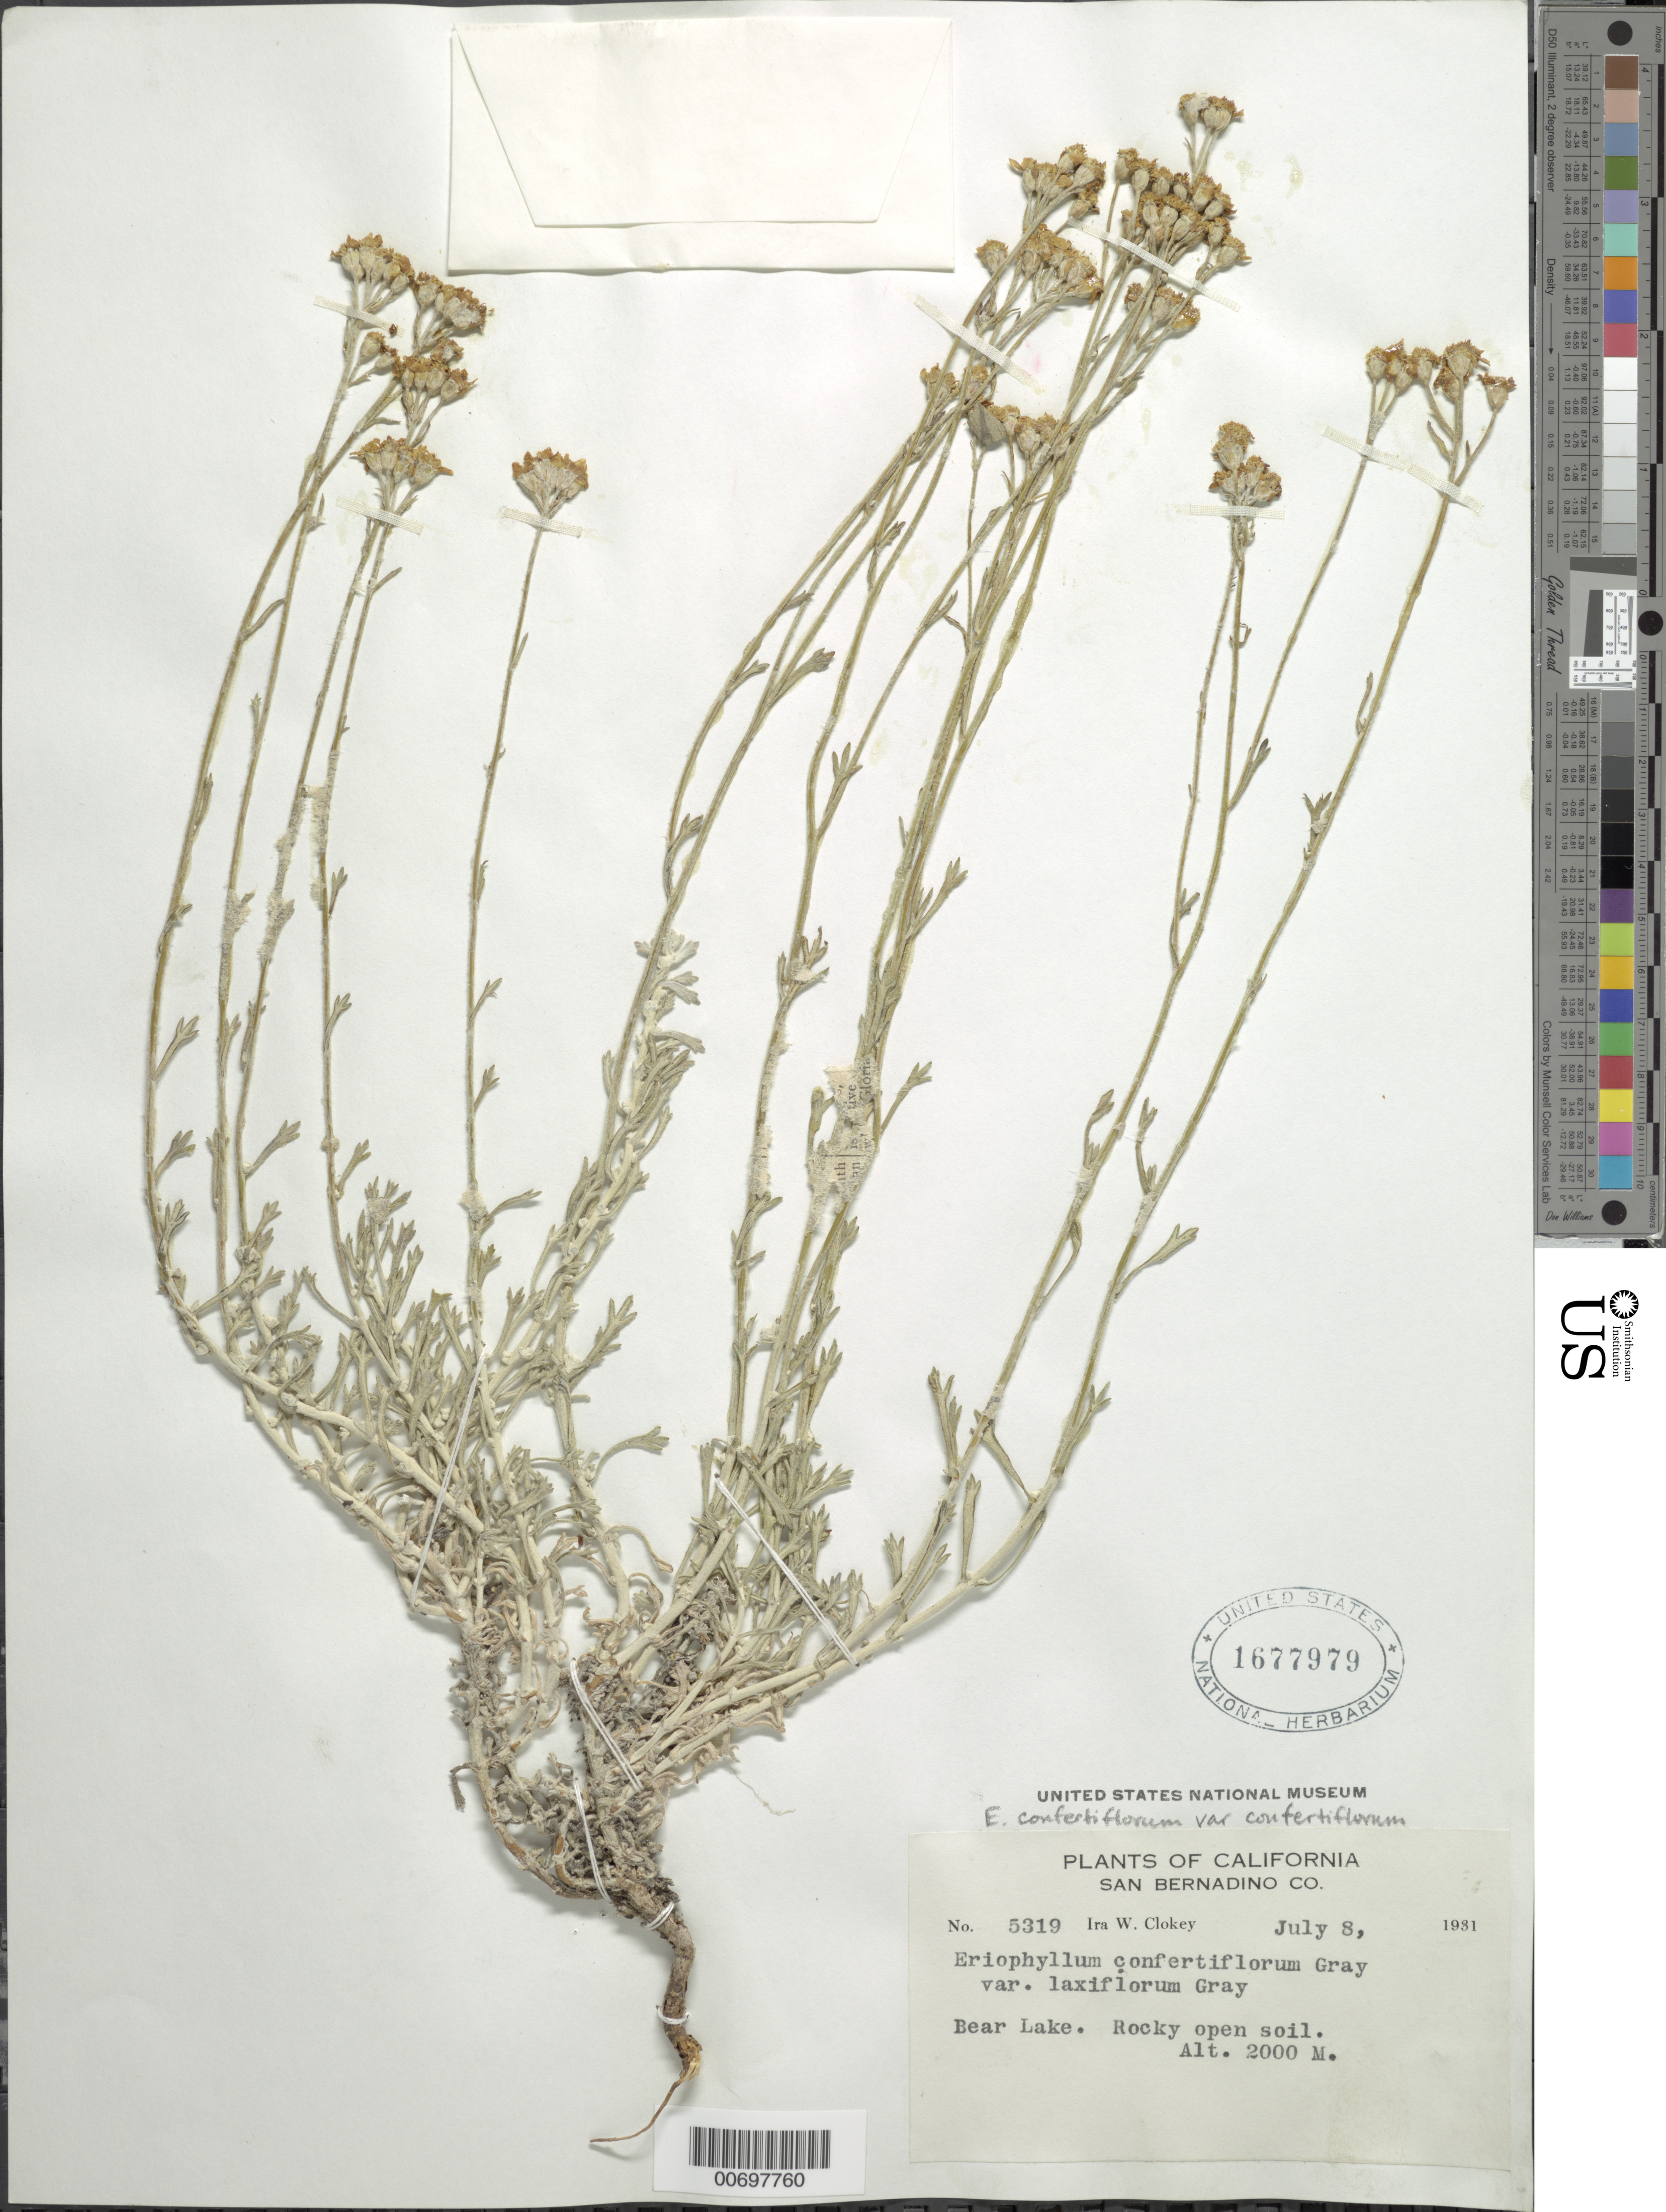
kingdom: Plantae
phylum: Tracheophyta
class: Magnoliopsida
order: Asterales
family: Asteraceae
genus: Eriophyllum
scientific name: Eriophyllum confertiflorum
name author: (DC.) A. Gray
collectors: I. W. Clokey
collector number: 5319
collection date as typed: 08 Jul 1931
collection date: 1931-07-08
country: United States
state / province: California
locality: Bear Lake.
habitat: Rocky open soil.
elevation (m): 2000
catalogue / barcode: US 1677979